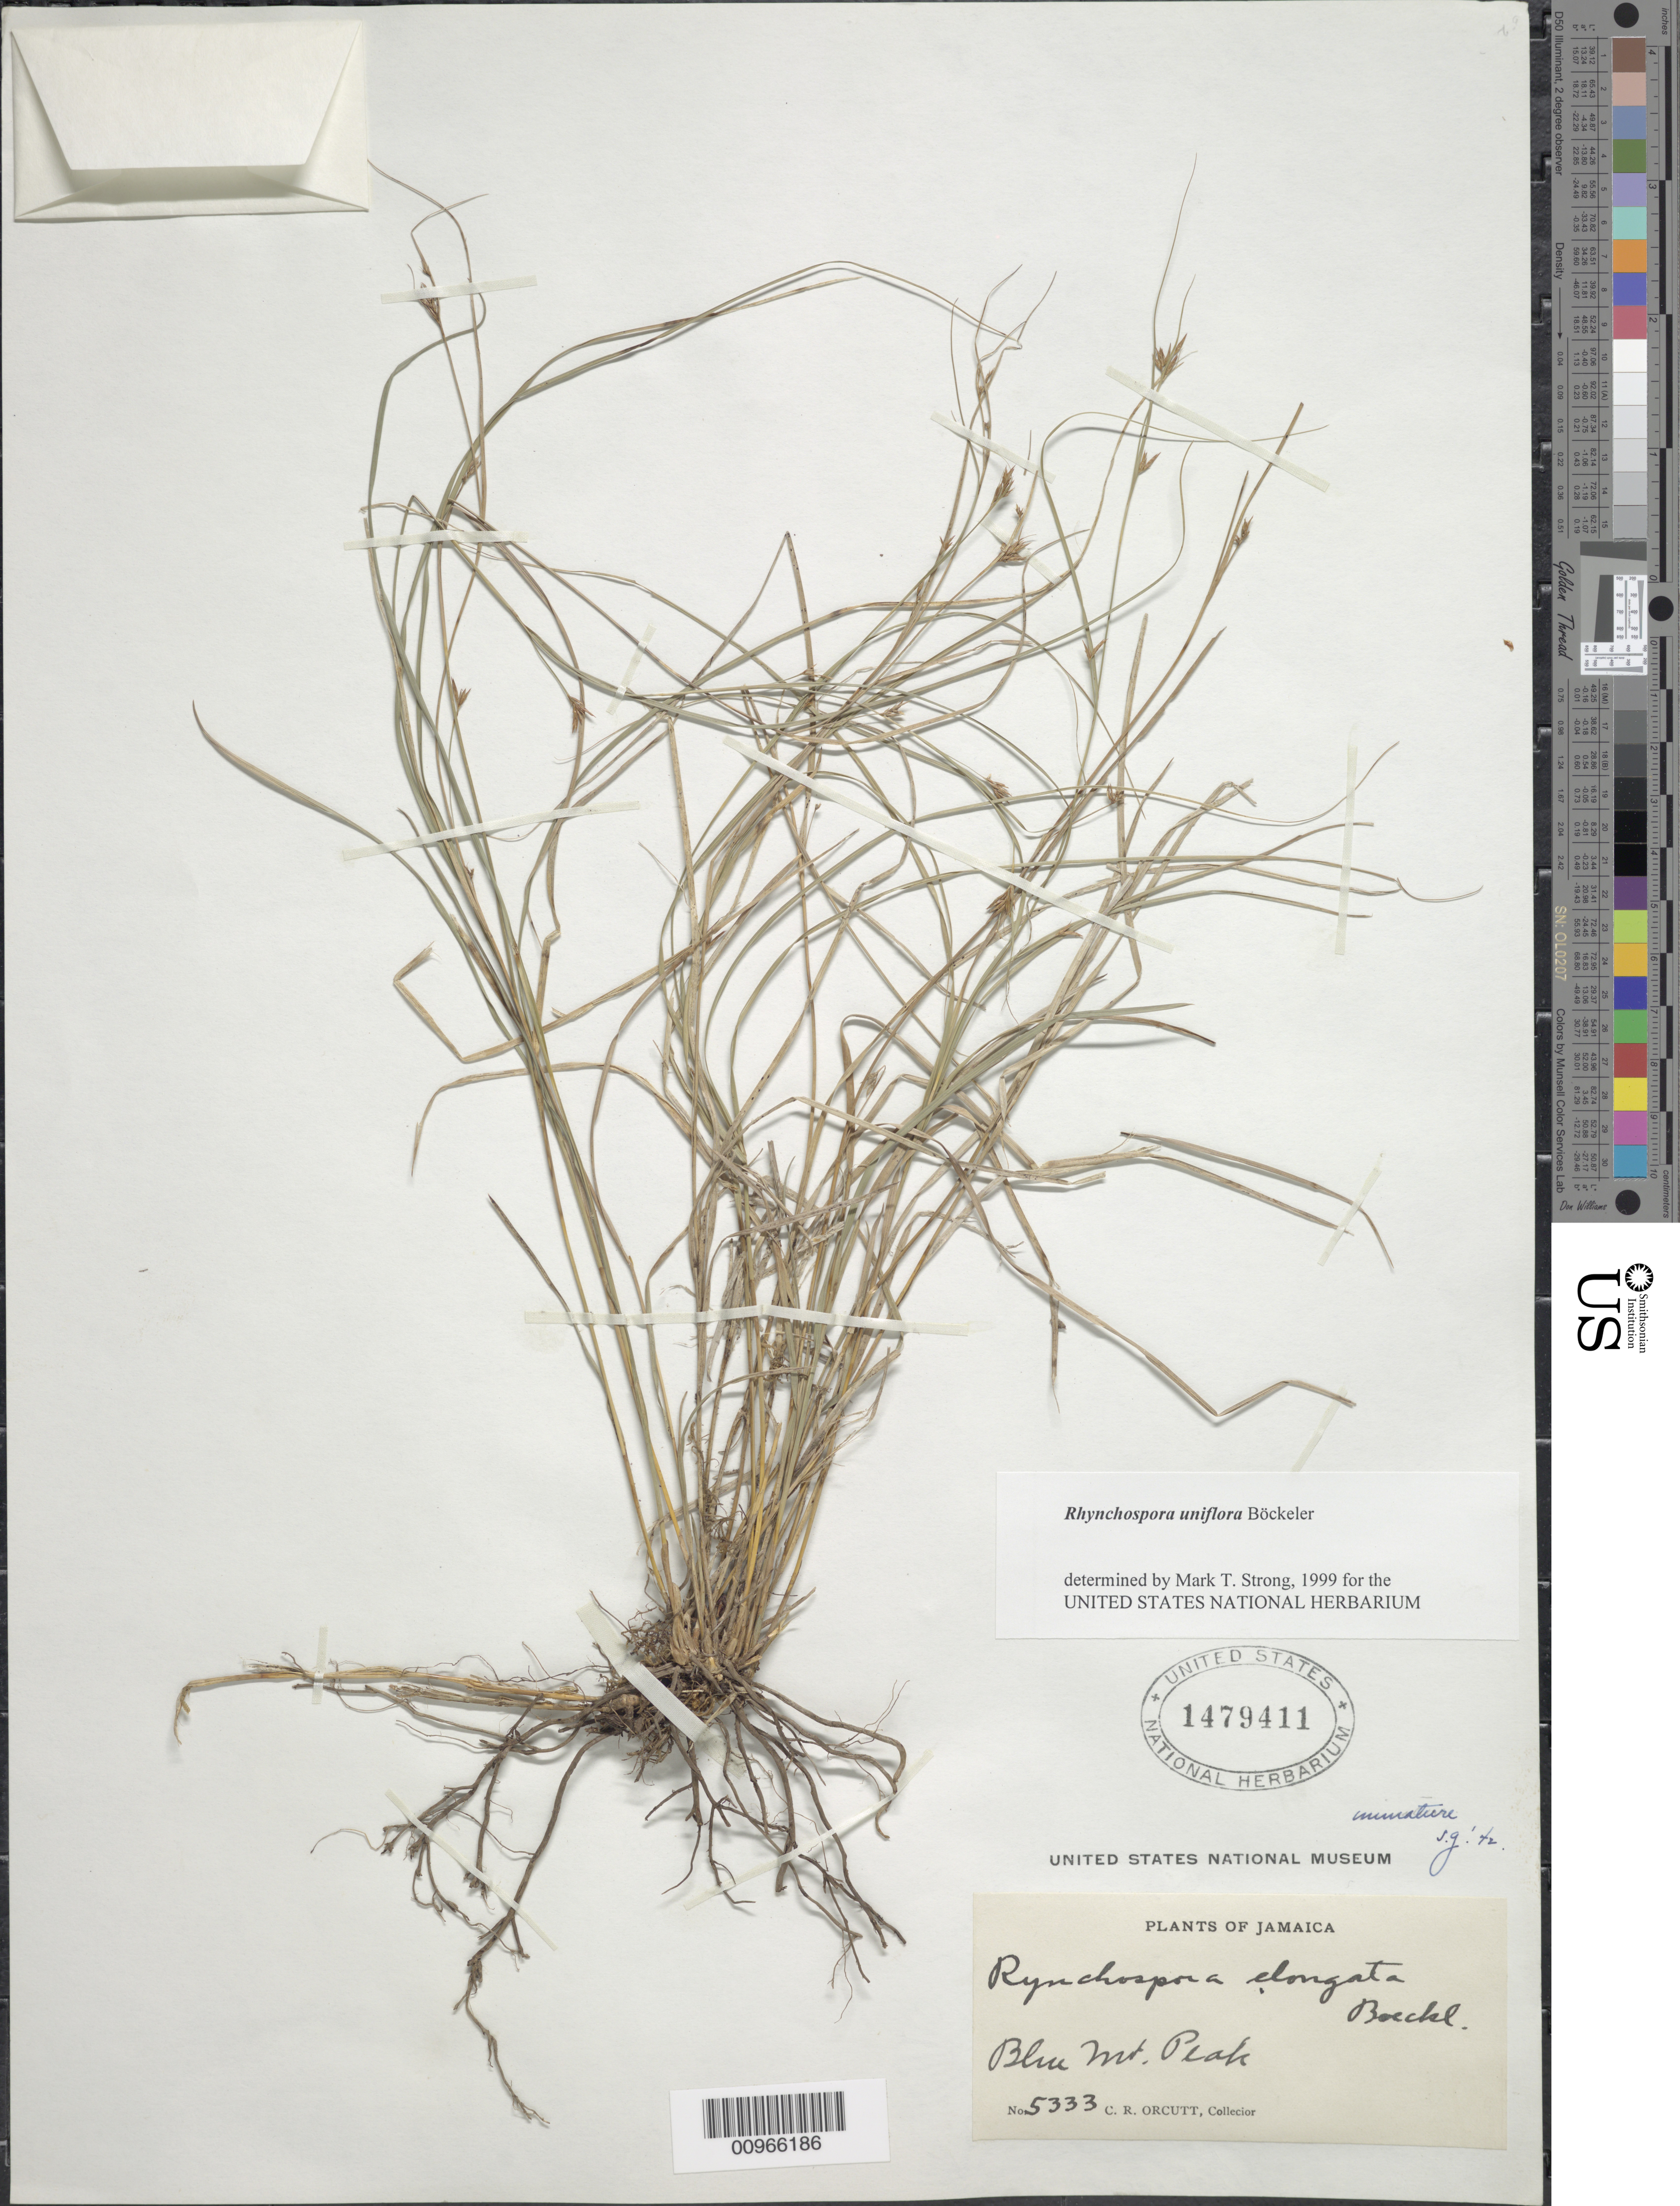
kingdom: Plantae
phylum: Tracheophyta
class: Liliopsida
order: Poales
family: Cyperaceae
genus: Rhynchospora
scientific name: Rhynchospora uniflora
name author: Boeckeler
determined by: Strong, M. T., (US), Smithsonian Institution - National Museum of Natural History (UNITED STATES)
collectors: C. R. Orcutt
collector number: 5333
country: Jamaica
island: Jamaica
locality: Blue Mountain Peak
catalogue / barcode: US 1479411